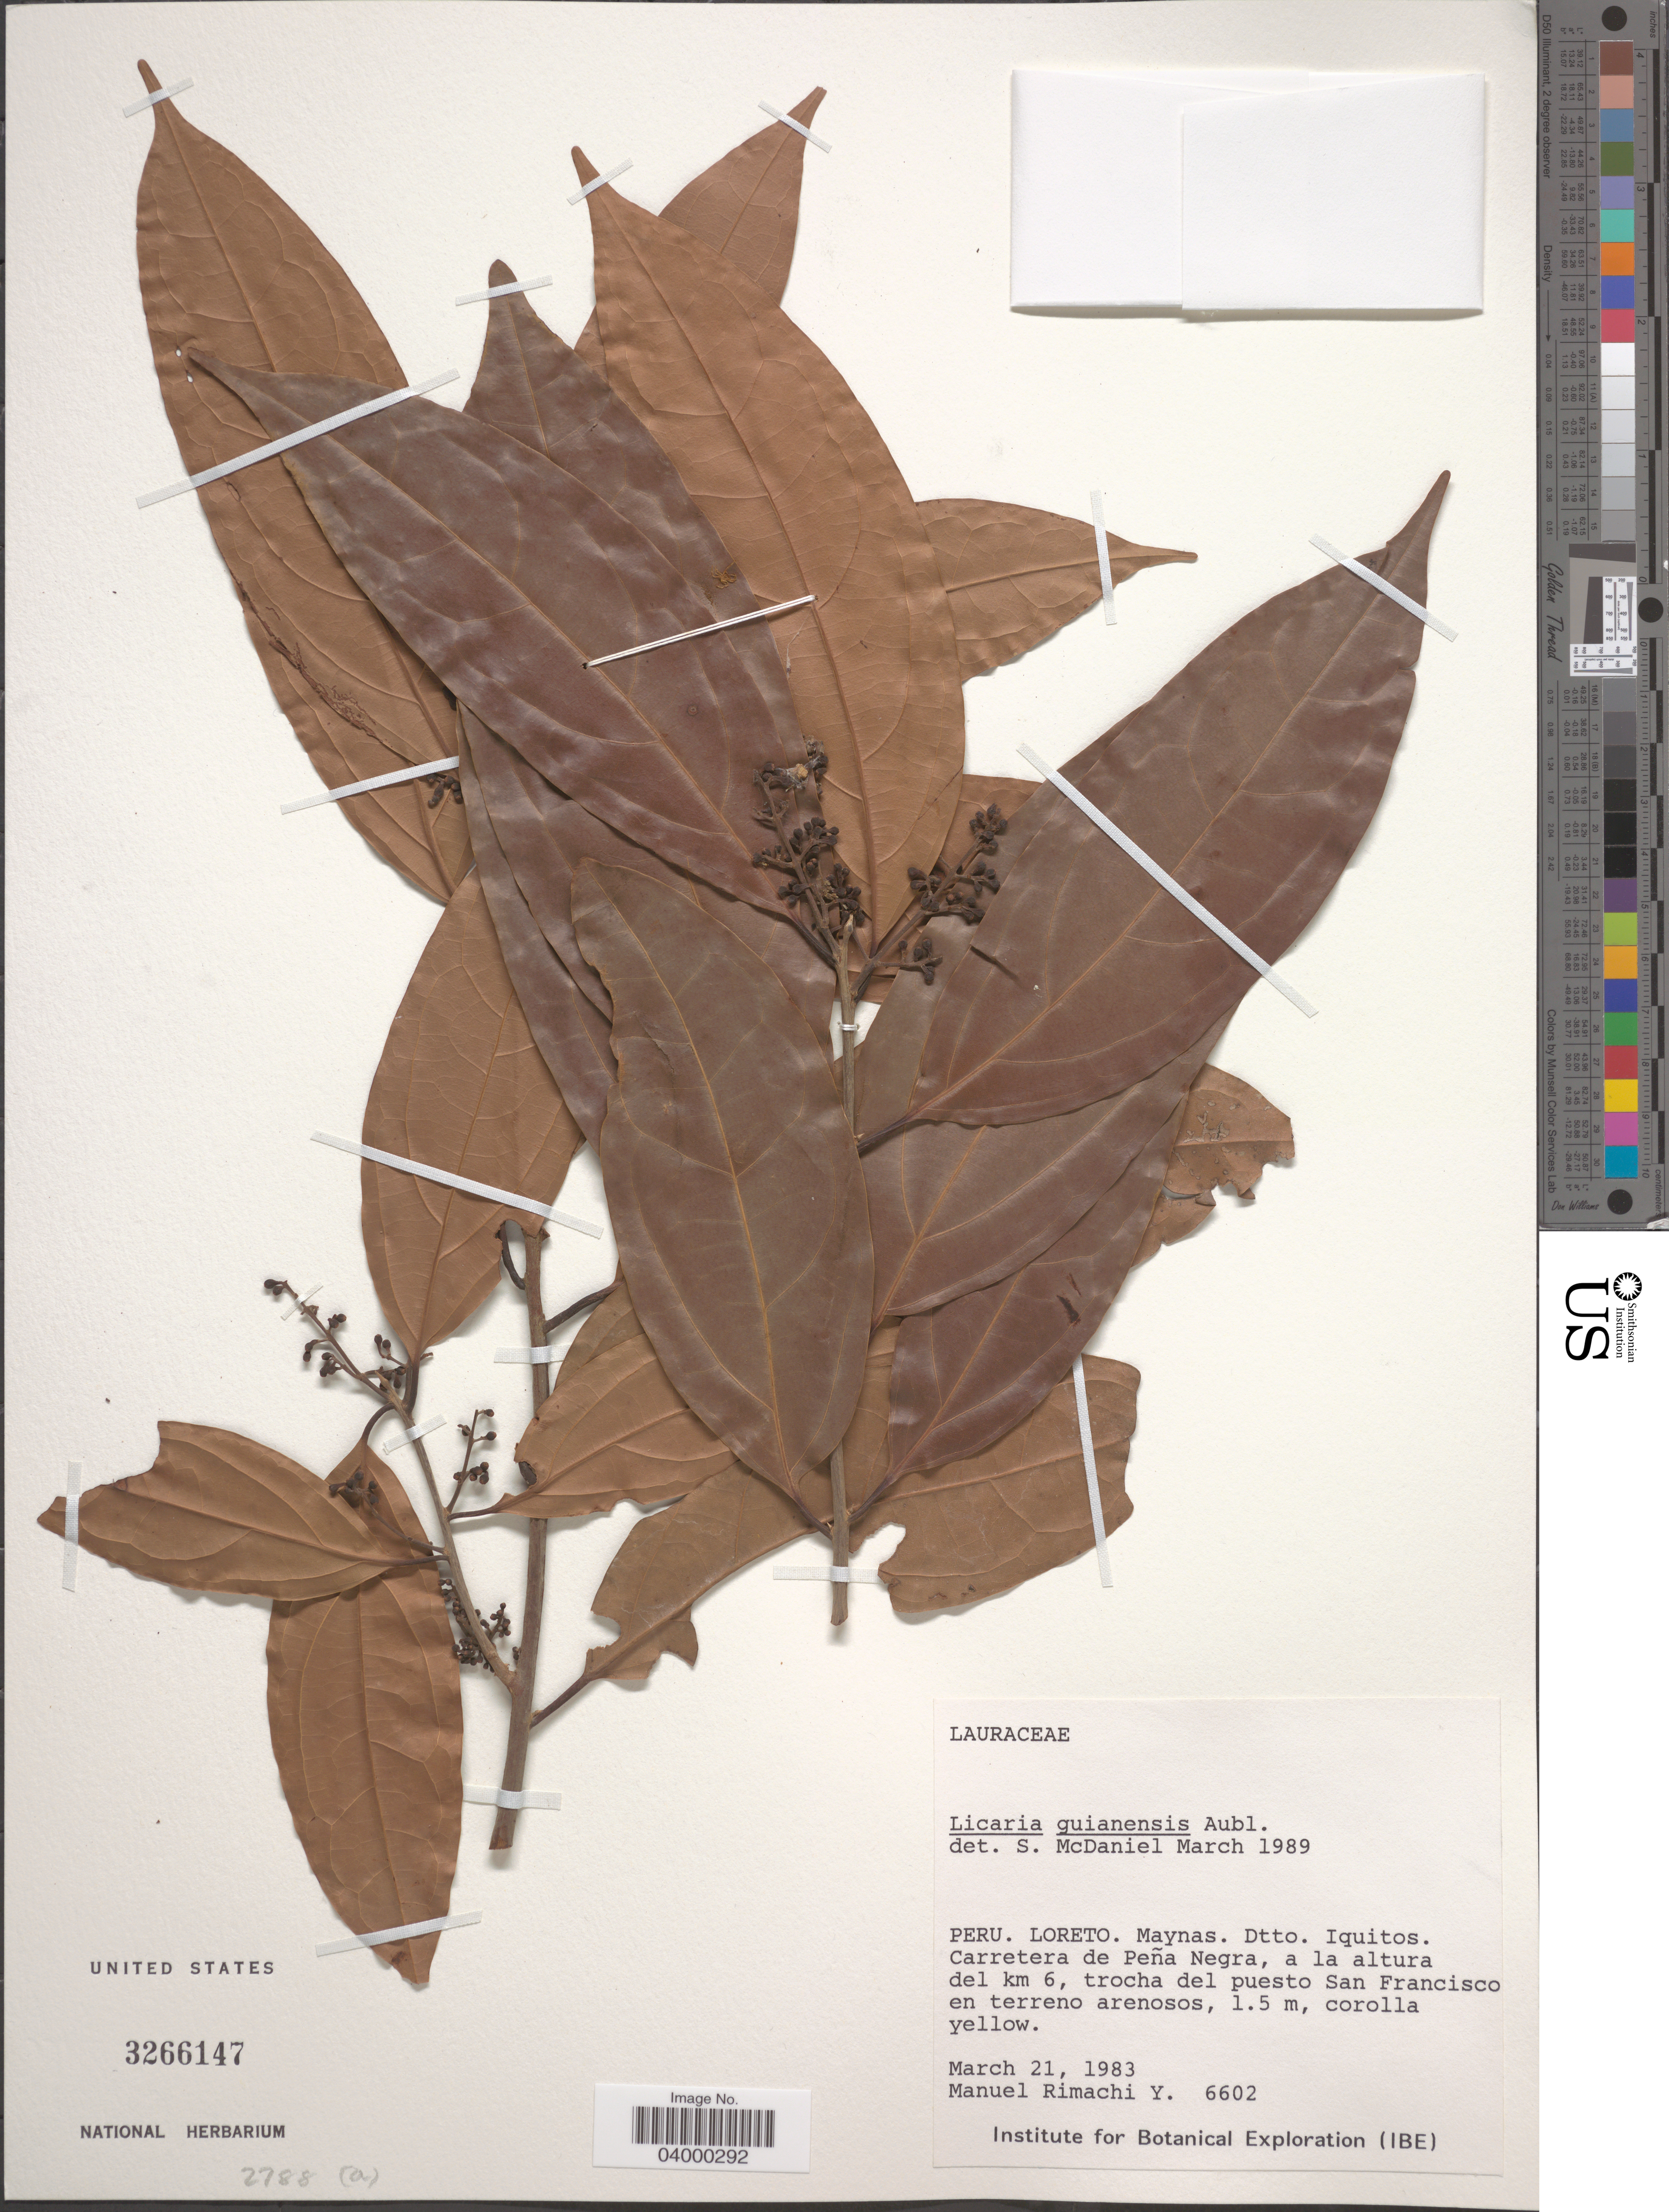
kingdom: Plantae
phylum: Tracheophyta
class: Magnoliopsida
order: Laurales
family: Lauraceae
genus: Licaria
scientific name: Licaria guianensis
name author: Aubl.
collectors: M. Rimachi Y.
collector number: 6602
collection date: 1983-03-21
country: Peru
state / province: Loreto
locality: Maynas. Dtto. Iquitos. Carretera de Peña Negra, a la altura del km 6, trocha del puesto San Francisco en terreno arenosos, 1.5 m.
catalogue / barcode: US 3266147